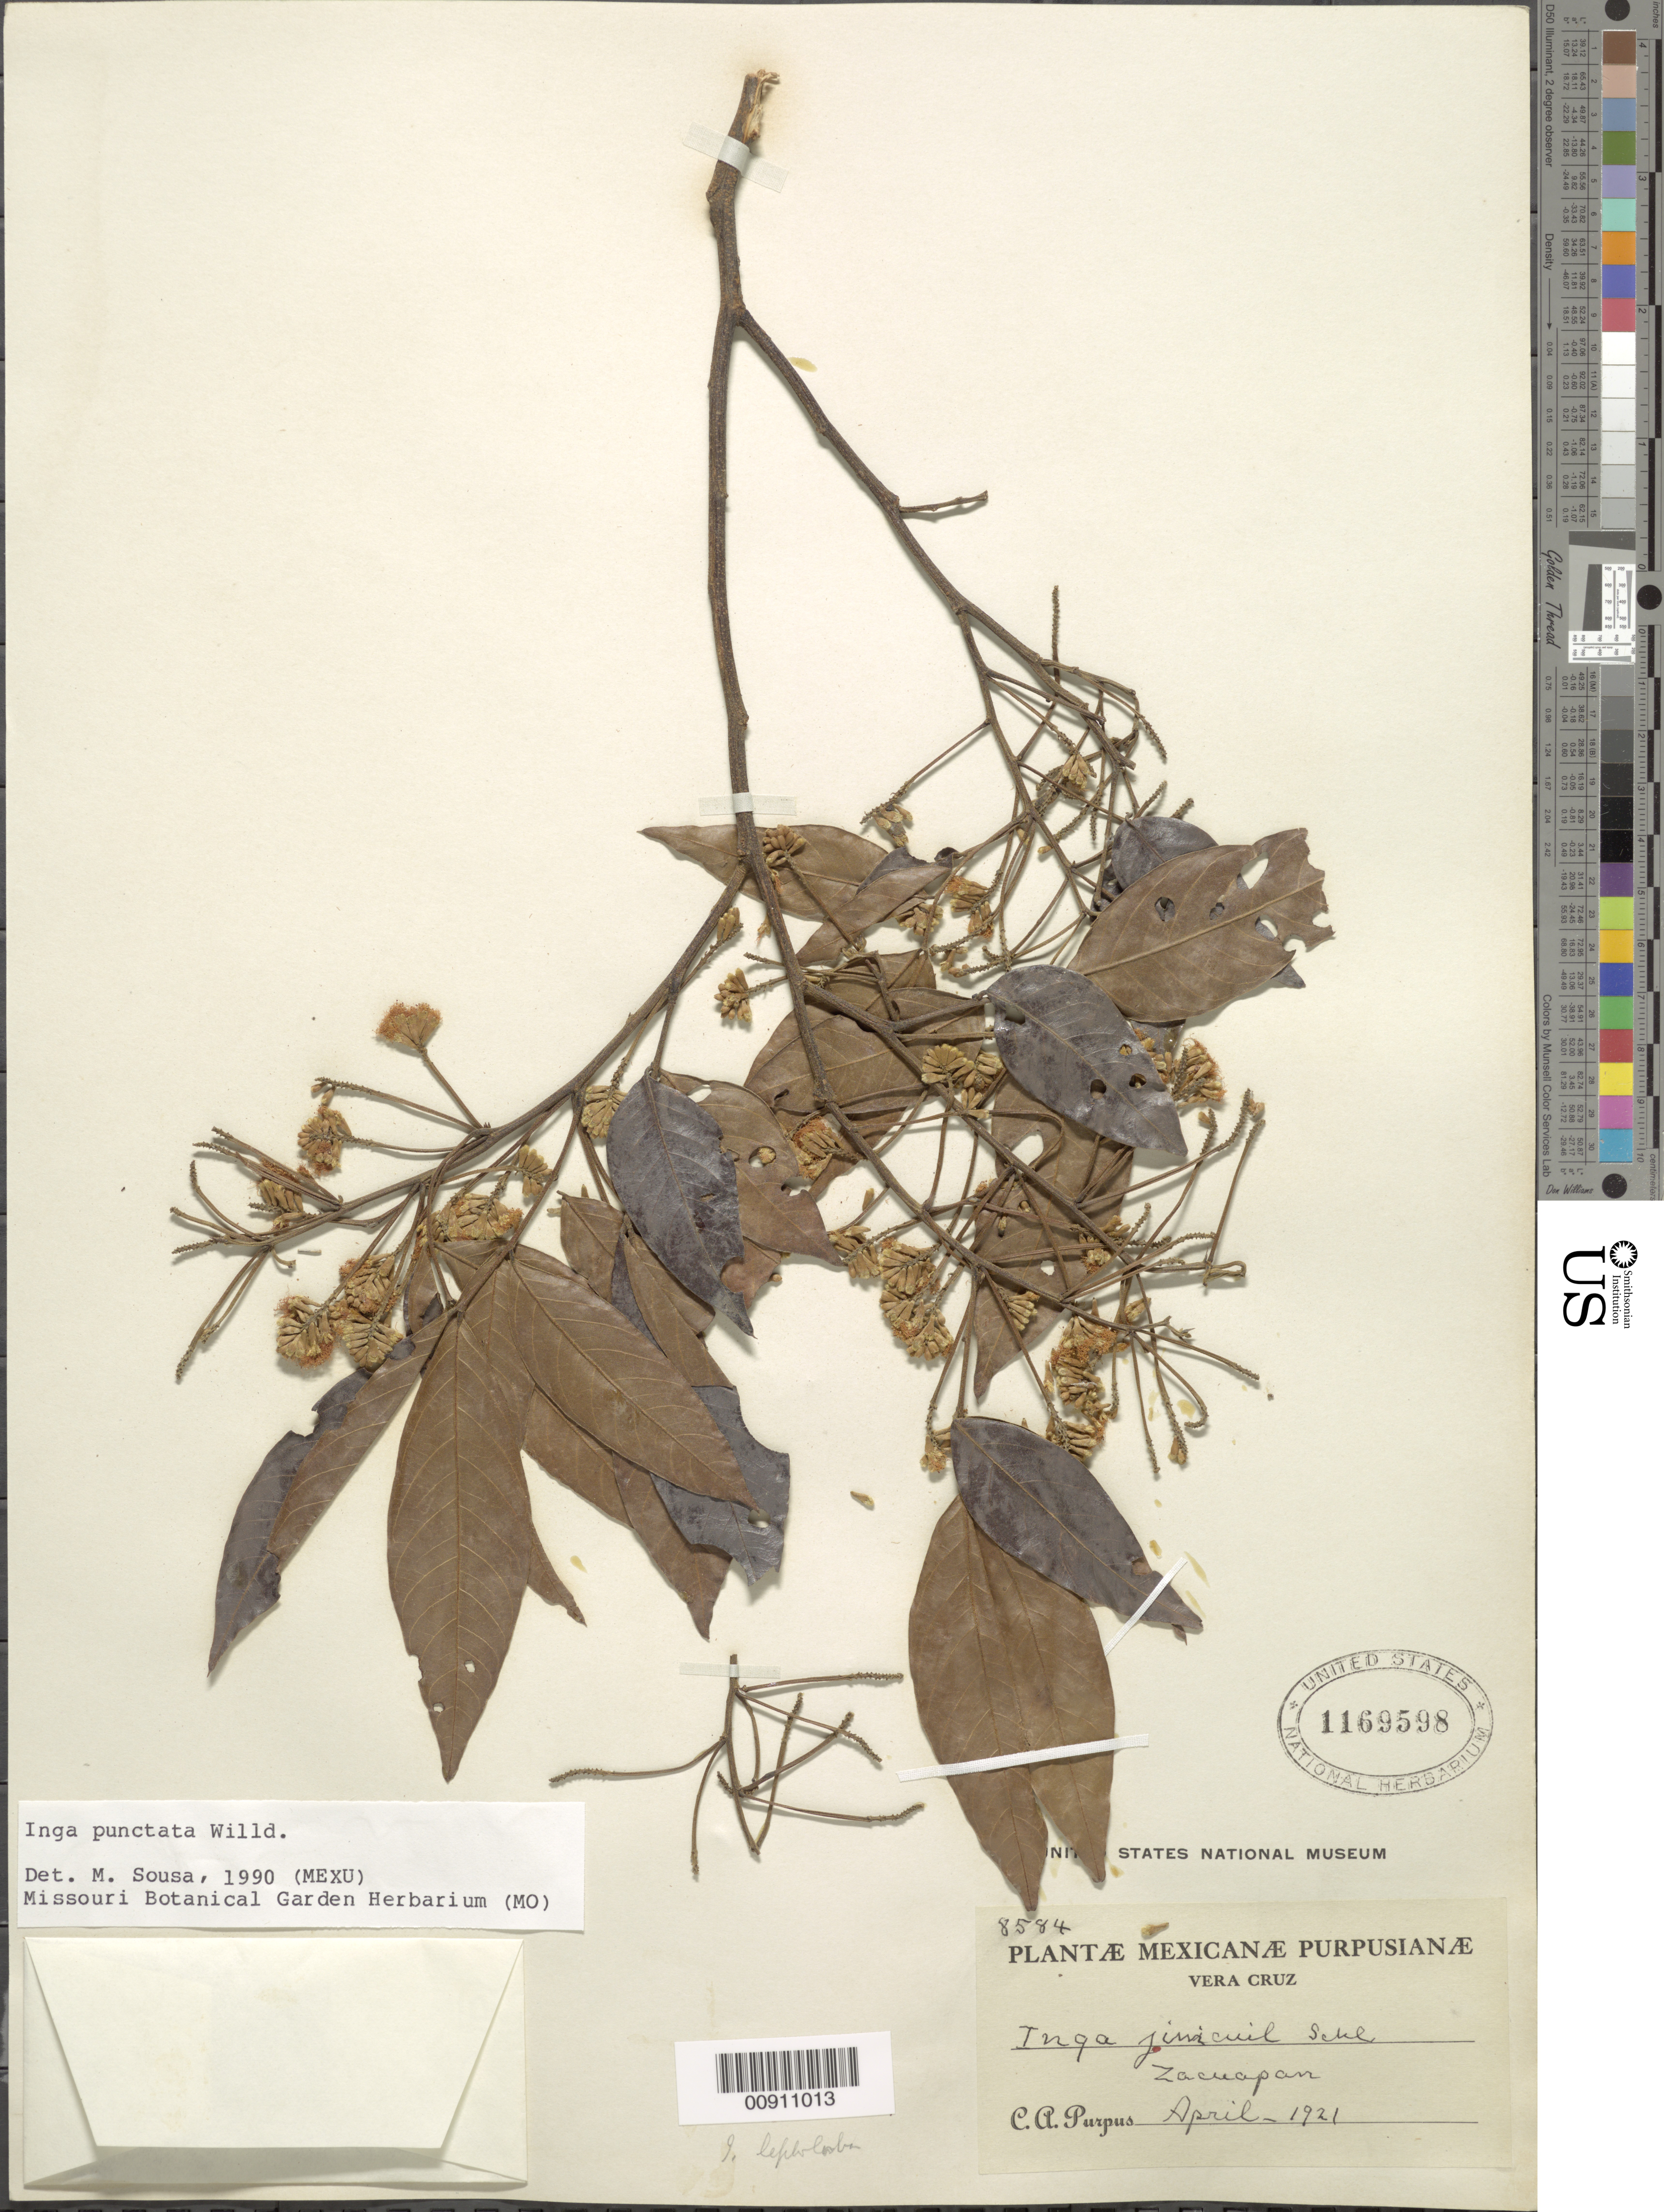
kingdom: Plantae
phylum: Tracheophyta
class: Magnoliopsida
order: Fabales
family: Fabaceae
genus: Inga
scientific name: Inga punctata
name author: Willd.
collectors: C. A. Purpus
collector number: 8584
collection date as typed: Apr 1921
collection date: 1921-04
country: Mexico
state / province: Veracruz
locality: Zacuapan, Veracruz.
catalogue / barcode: US 1169598